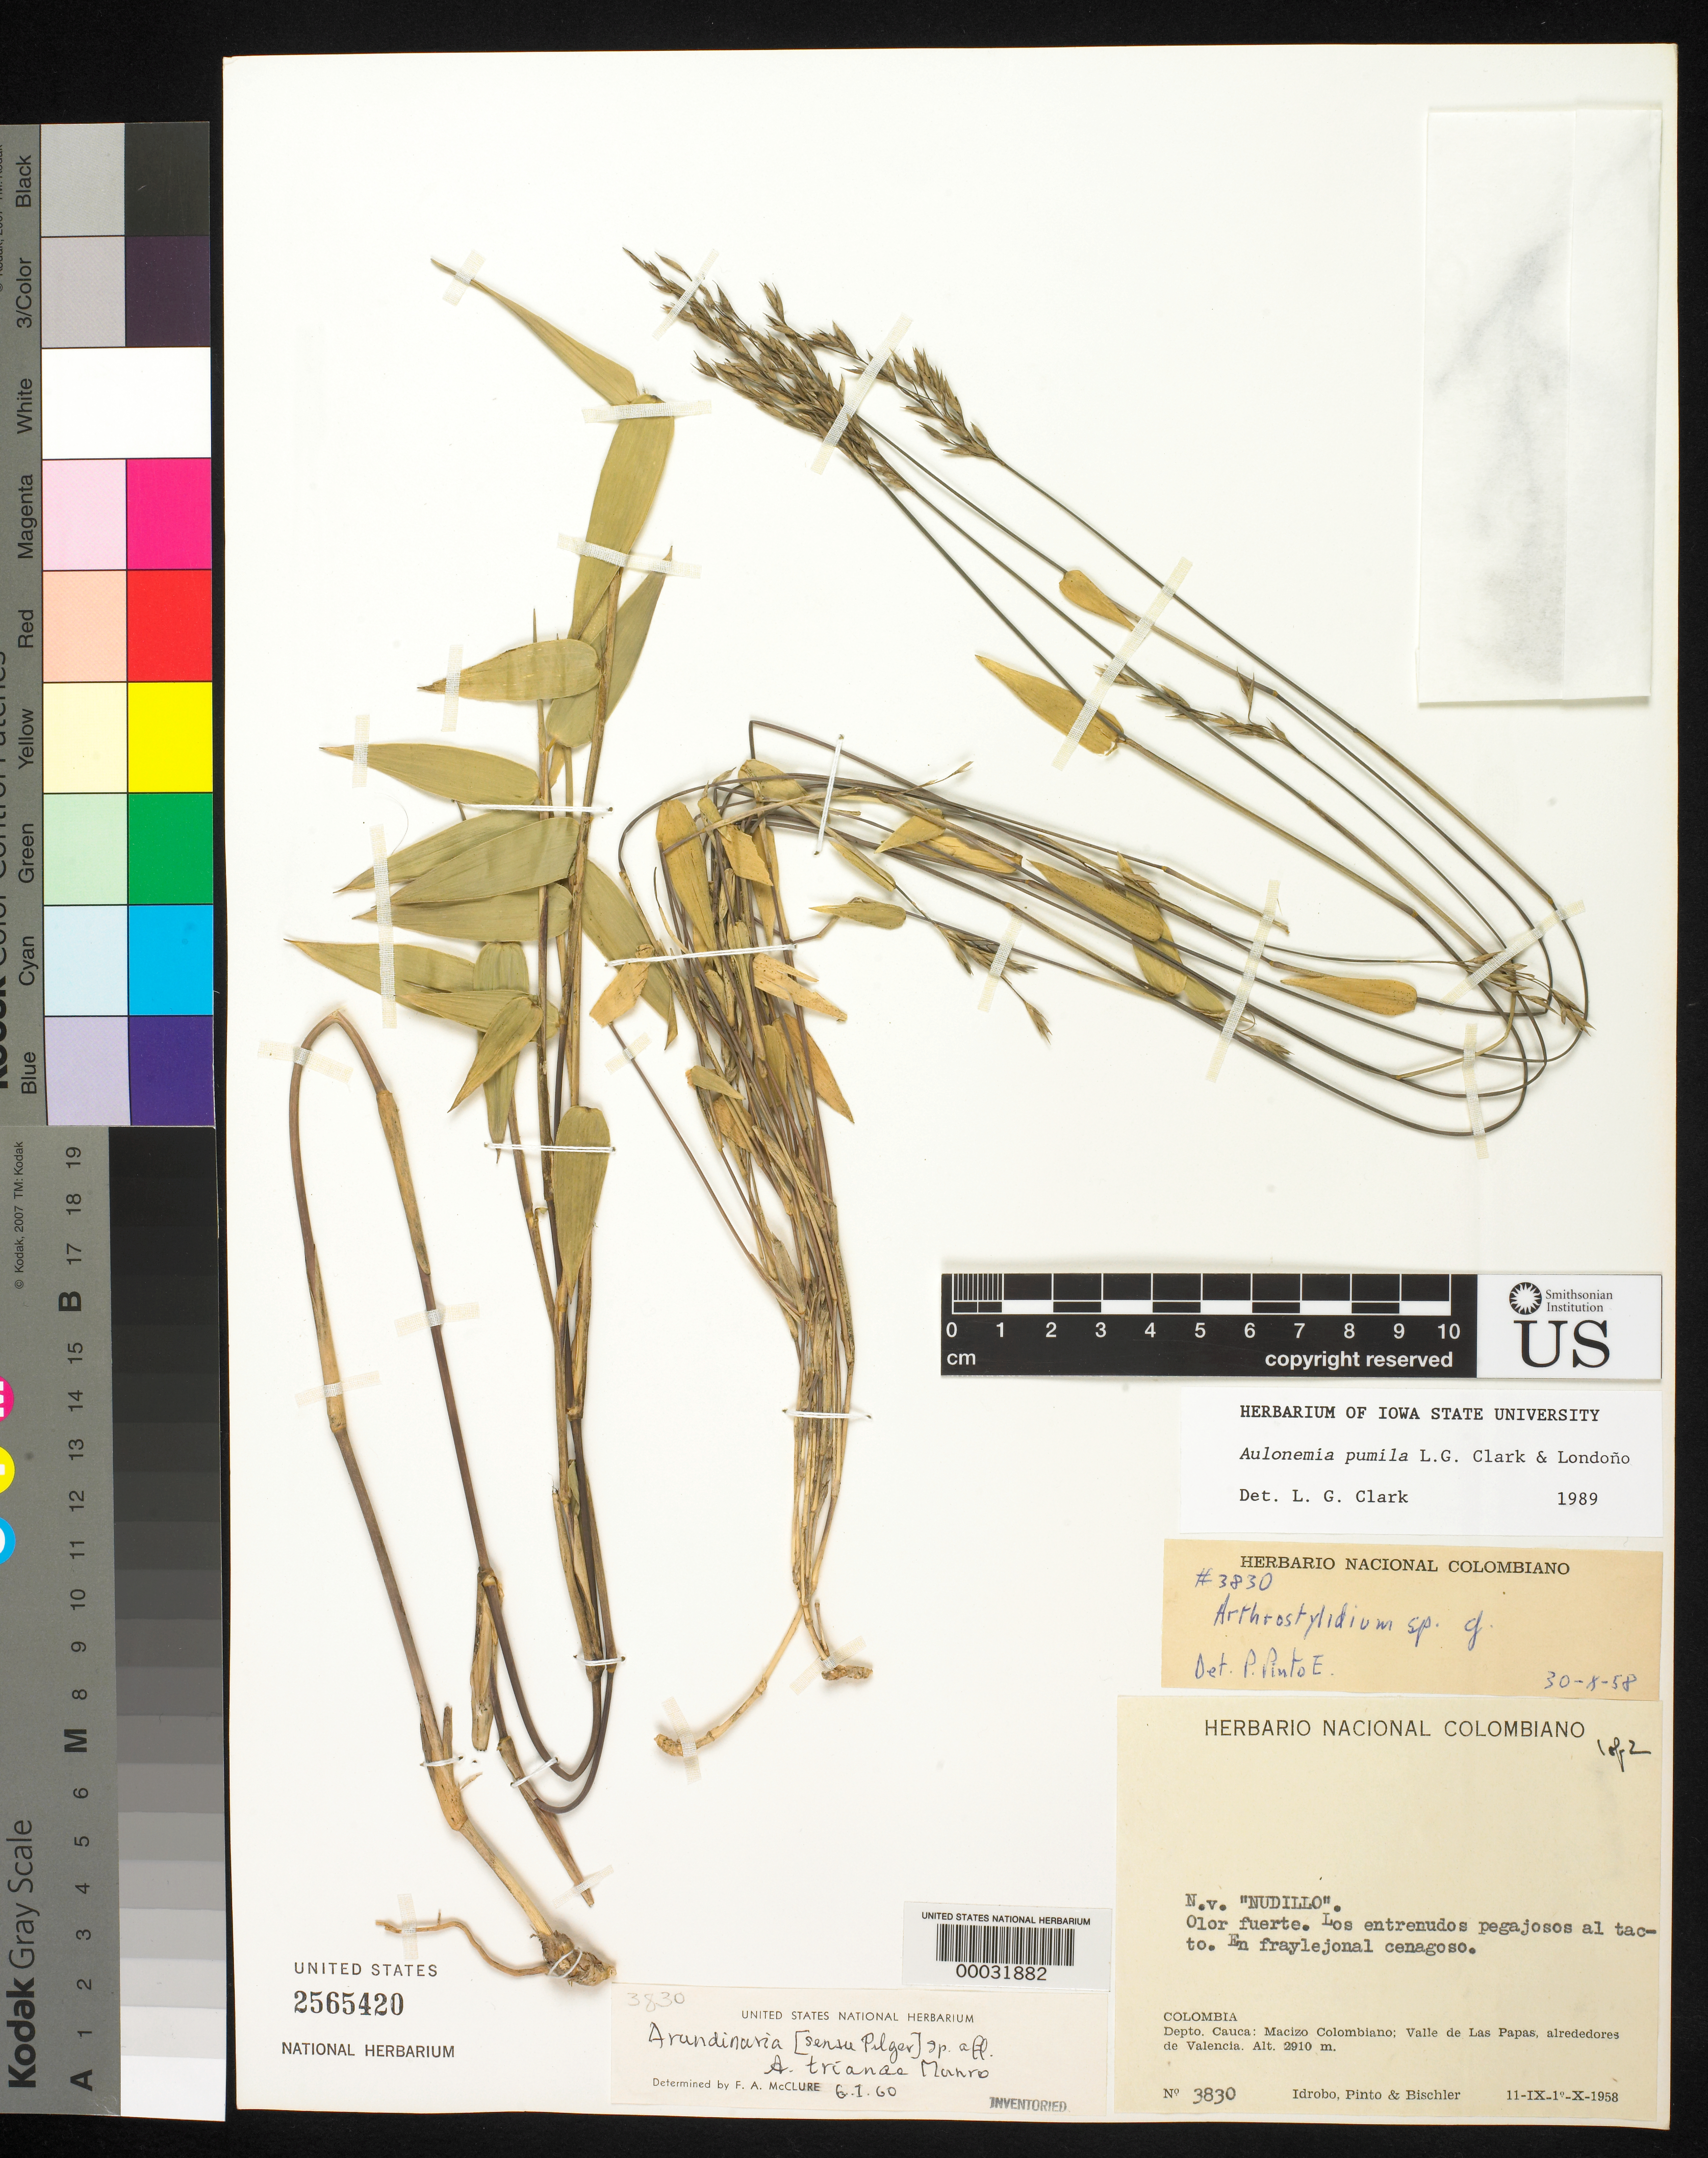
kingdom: Plantae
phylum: Tracheophyta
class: Liliopsida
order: Poales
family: Poaceae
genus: Aulonemia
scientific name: Aulonemia pumila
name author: L.G. Clark & Londoño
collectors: J. M. Idrobo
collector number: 3830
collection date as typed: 11 Sep 1958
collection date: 1958-09-11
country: Colombia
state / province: Valle del Cauca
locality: Valle de las Papas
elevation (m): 2910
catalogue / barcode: US 2565420